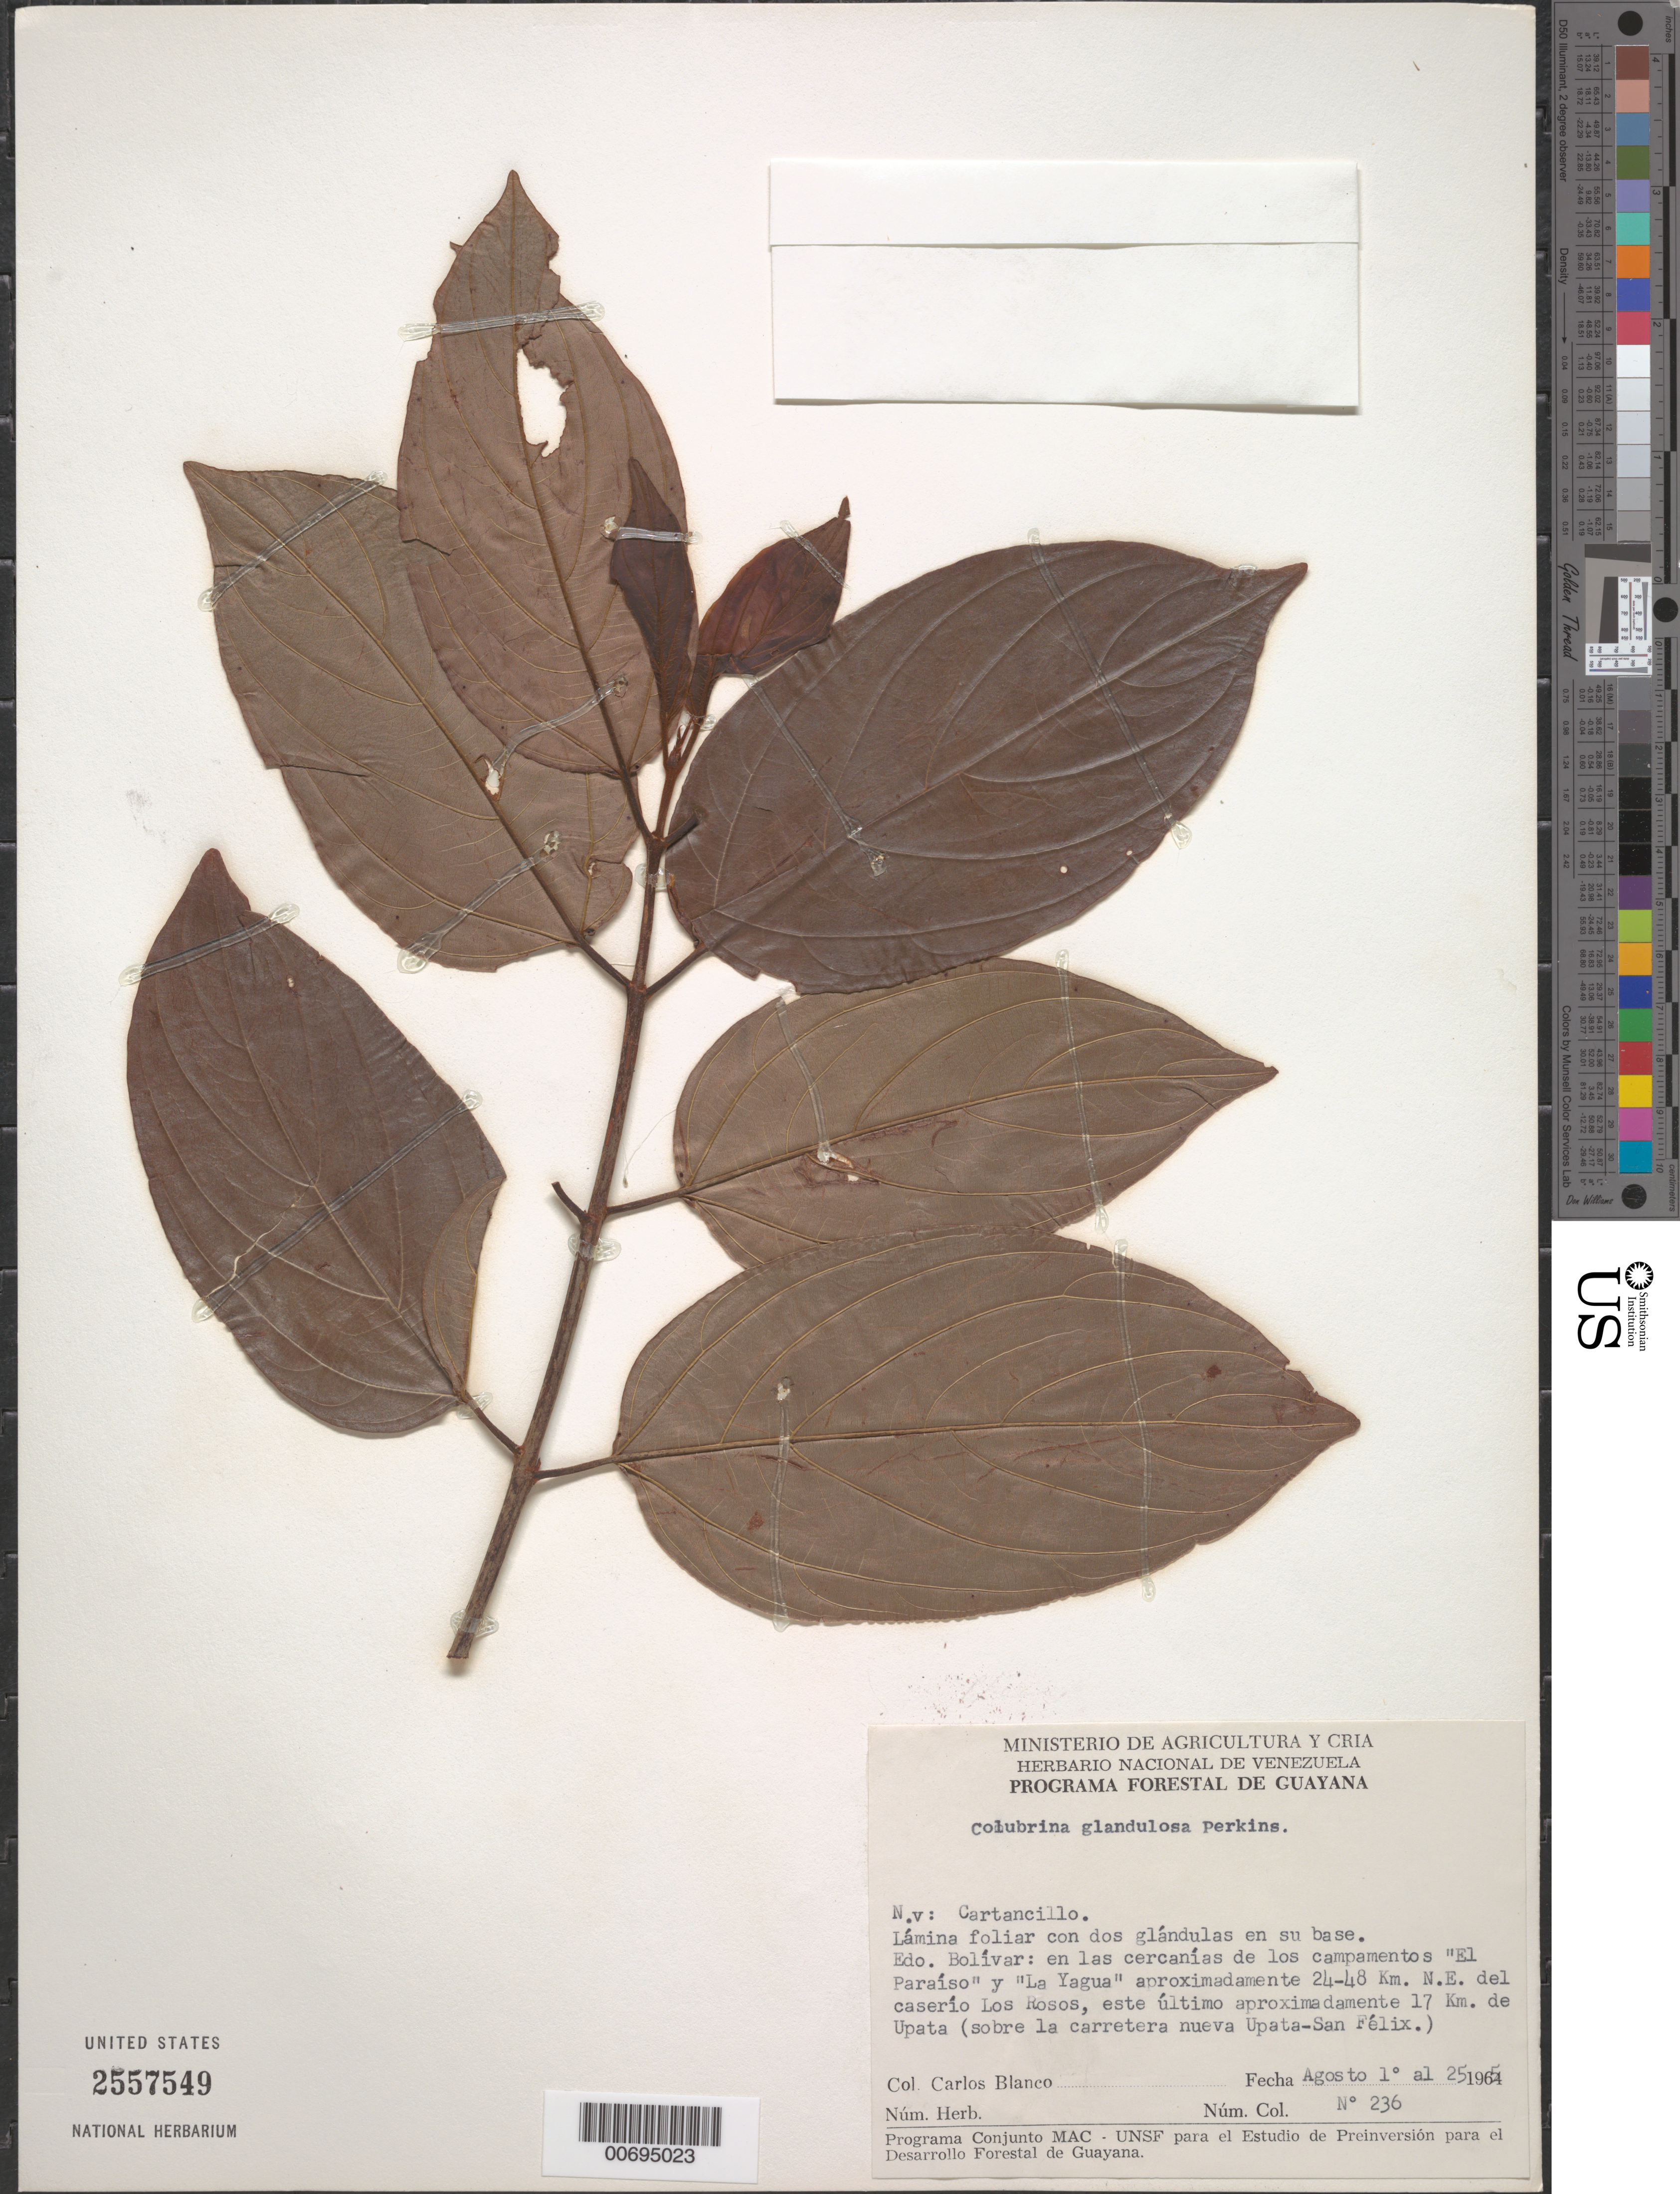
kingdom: Plantae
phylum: Tracheophyta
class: Magnoliopsida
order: Rosales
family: Rhamnaceae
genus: Colubrina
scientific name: Colubrina glandulosa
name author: Perkins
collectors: C. A. Blanco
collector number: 236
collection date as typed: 1-Aug-65 to 25-Aug-65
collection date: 1965-08-01/1965-08-25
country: Venezuela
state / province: Bolívar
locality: Campamentos "El Paraiso" y "La Yagua", 24-48 km NE del caserío Los Rosos, 17 km E de Upata (sobre la carretera nueva Upata-San Felix)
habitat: Cercanias de los campamentos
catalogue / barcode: US 2557549